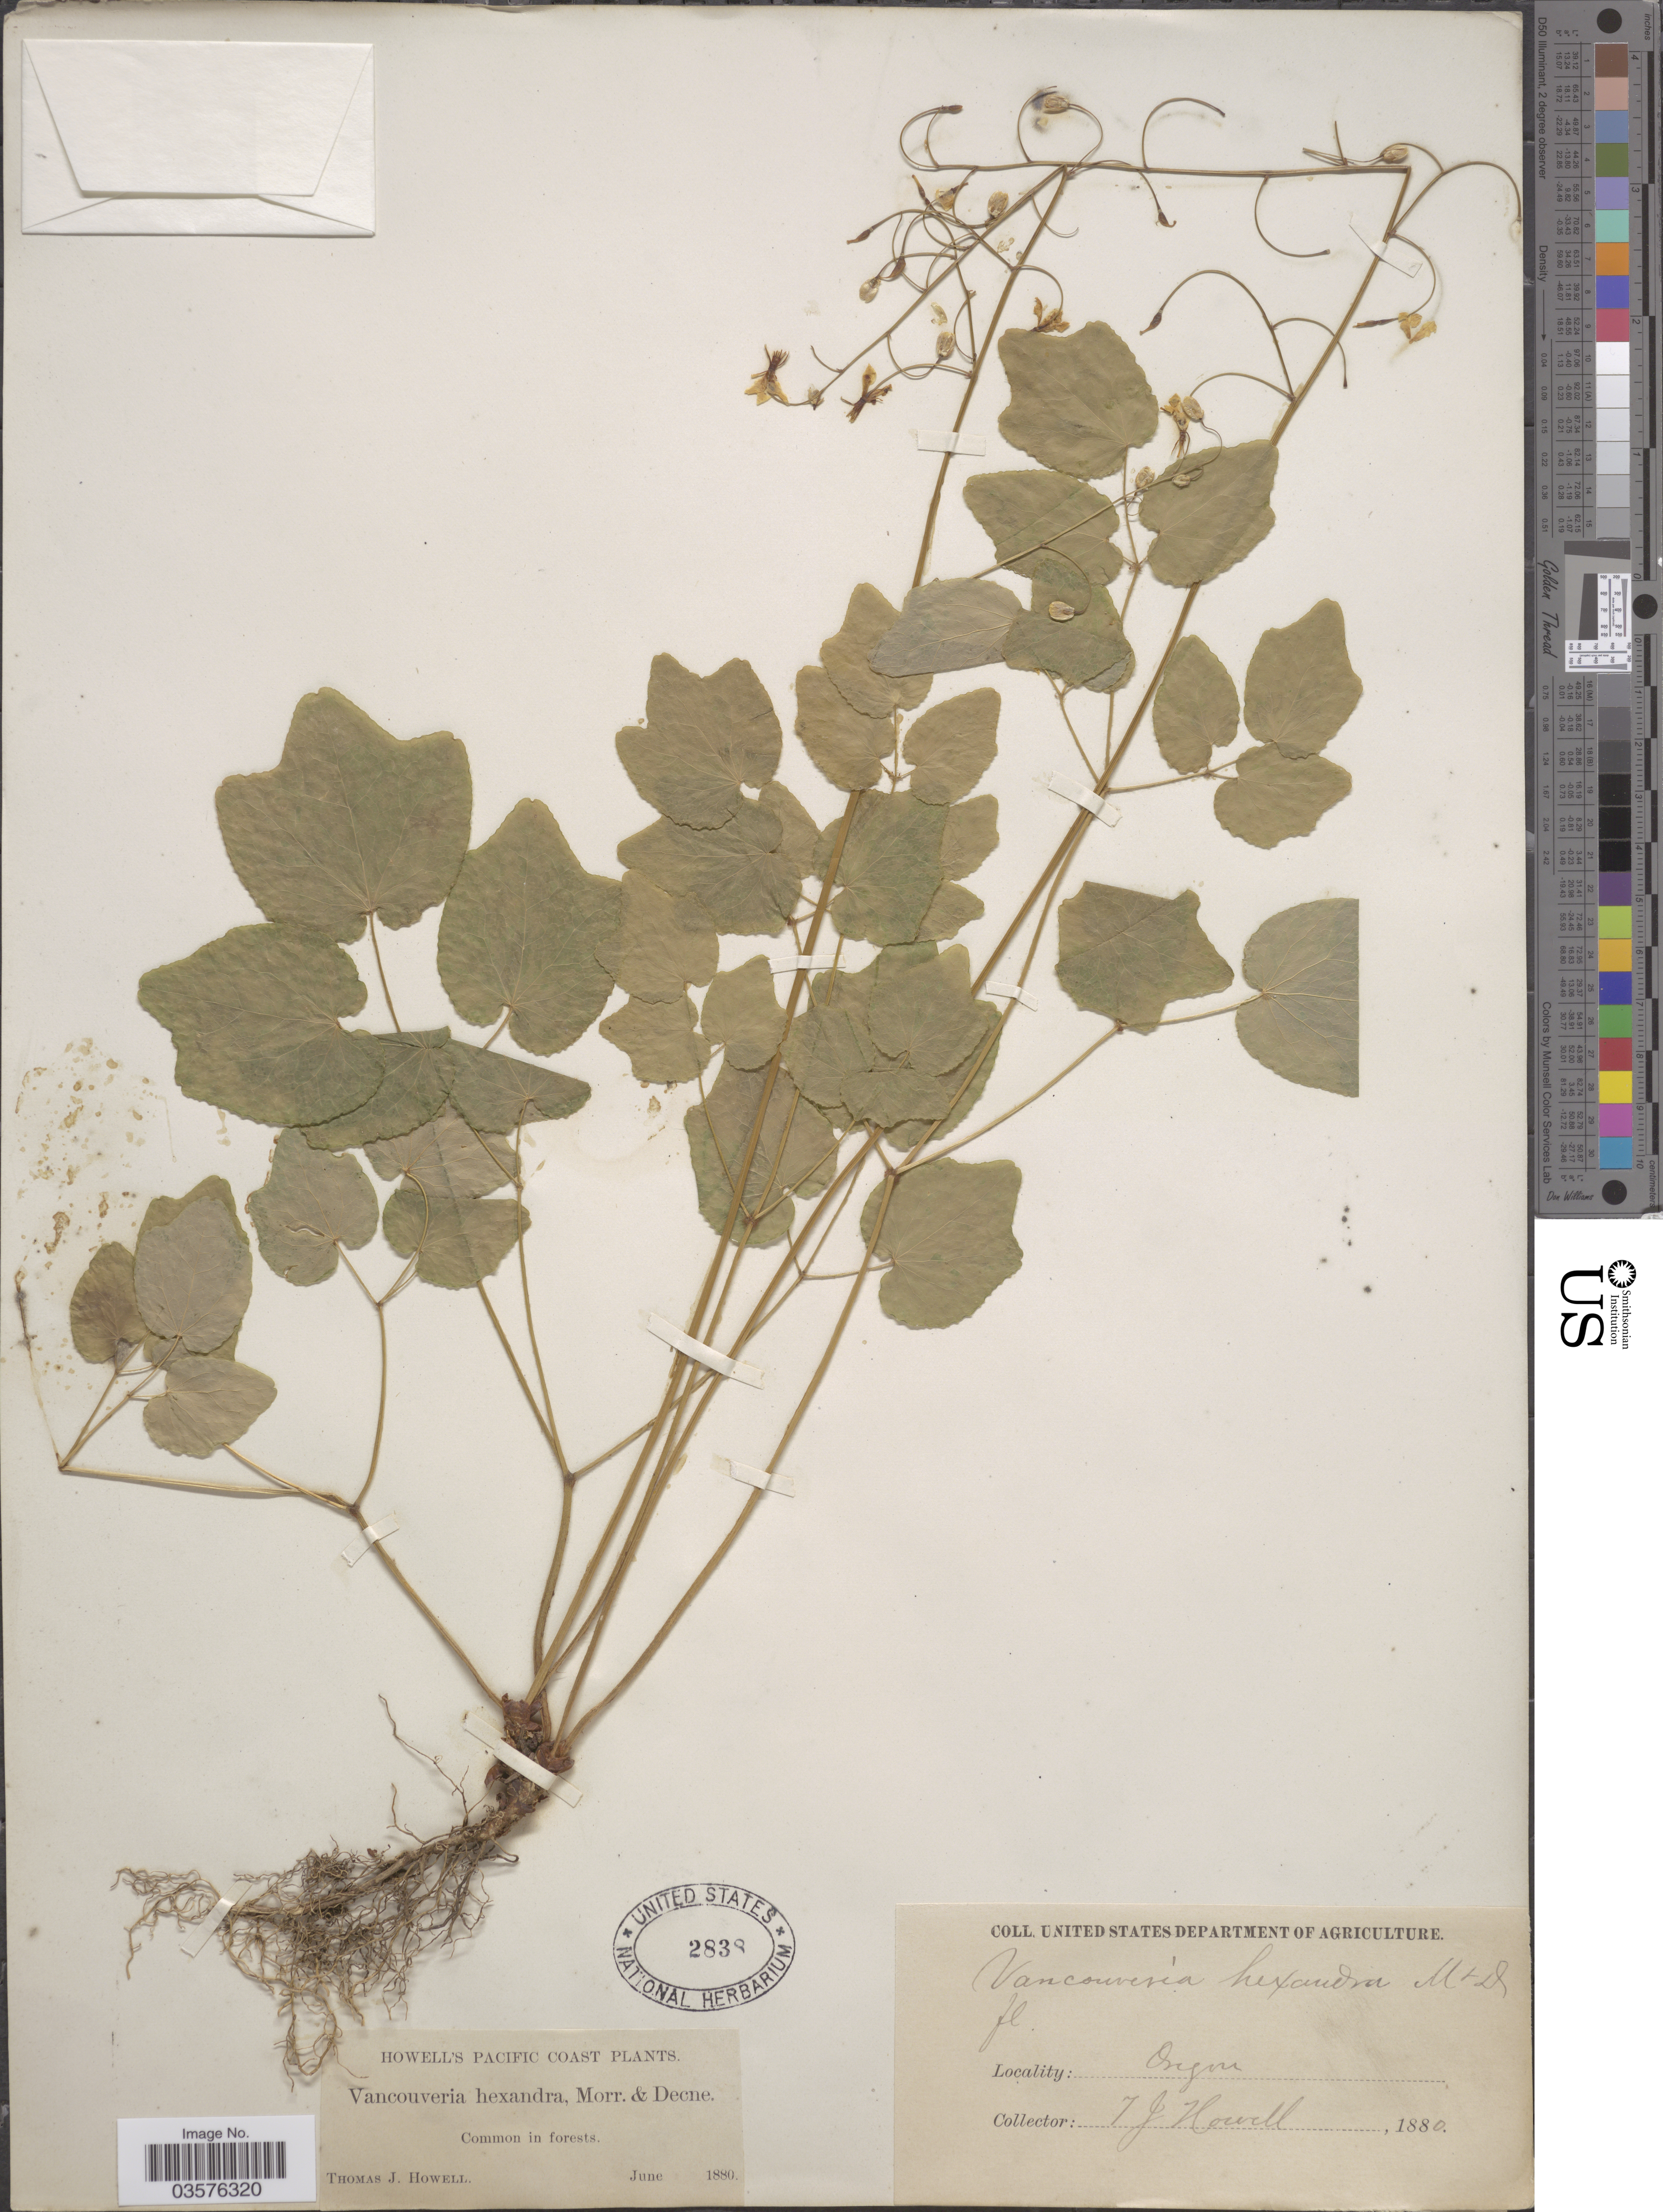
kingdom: Plantae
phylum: Tracheophyta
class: Magnoliopsida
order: Ranunculales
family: Berberidaceae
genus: Vancouveria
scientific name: Vancouveria hexandra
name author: (Hook.) C. Morren & Decne.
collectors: T. J. Howell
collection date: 1880-06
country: United States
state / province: Oregon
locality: Pacific Coast.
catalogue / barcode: US 2838